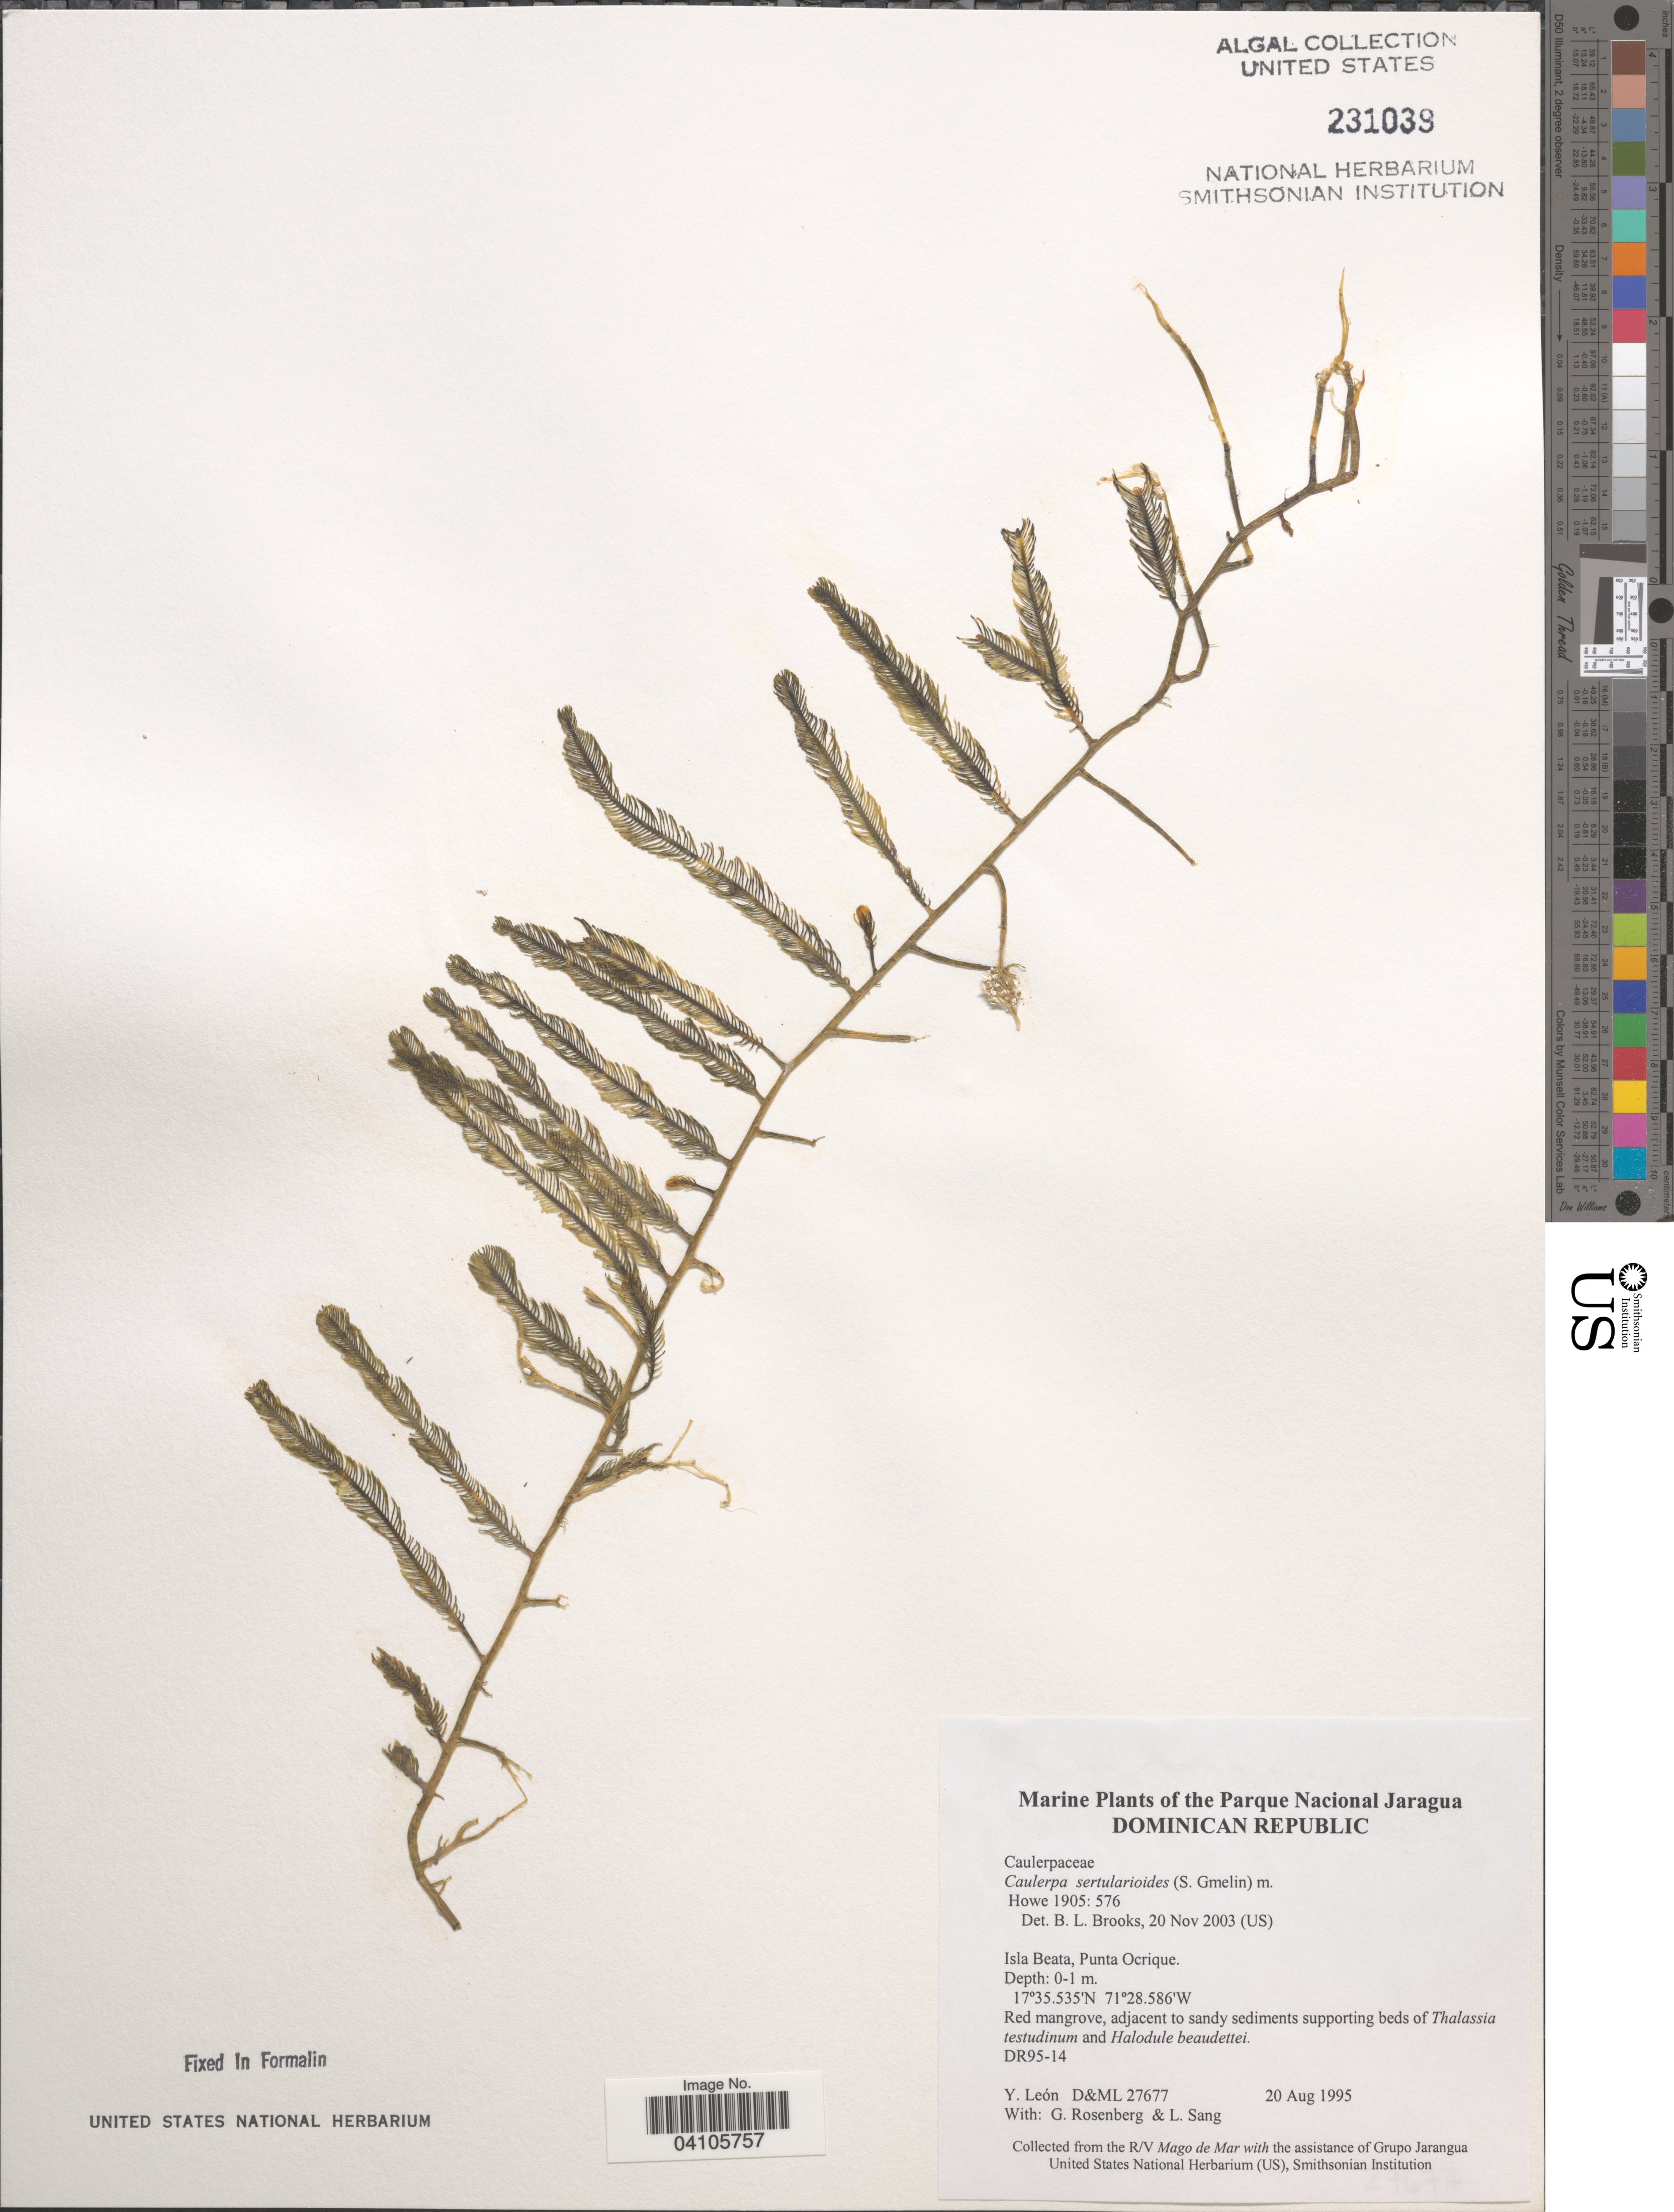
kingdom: Plantae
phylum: Chlorophyta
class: Ulvophyceae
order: Bryopsidales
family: Caulerpaceae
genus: Caulerpa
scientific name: Caulerpa sertularioides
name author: (S.G. Gmel.) M. Howe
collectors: Y. León, G. Rosenberg & L. Sang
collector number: D&ML27677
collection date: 1995-08-20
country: Dominican Republic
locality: The Parque Nacional Jaragua. Isla Beata, Punta Ocrique.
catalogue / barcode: US 231039